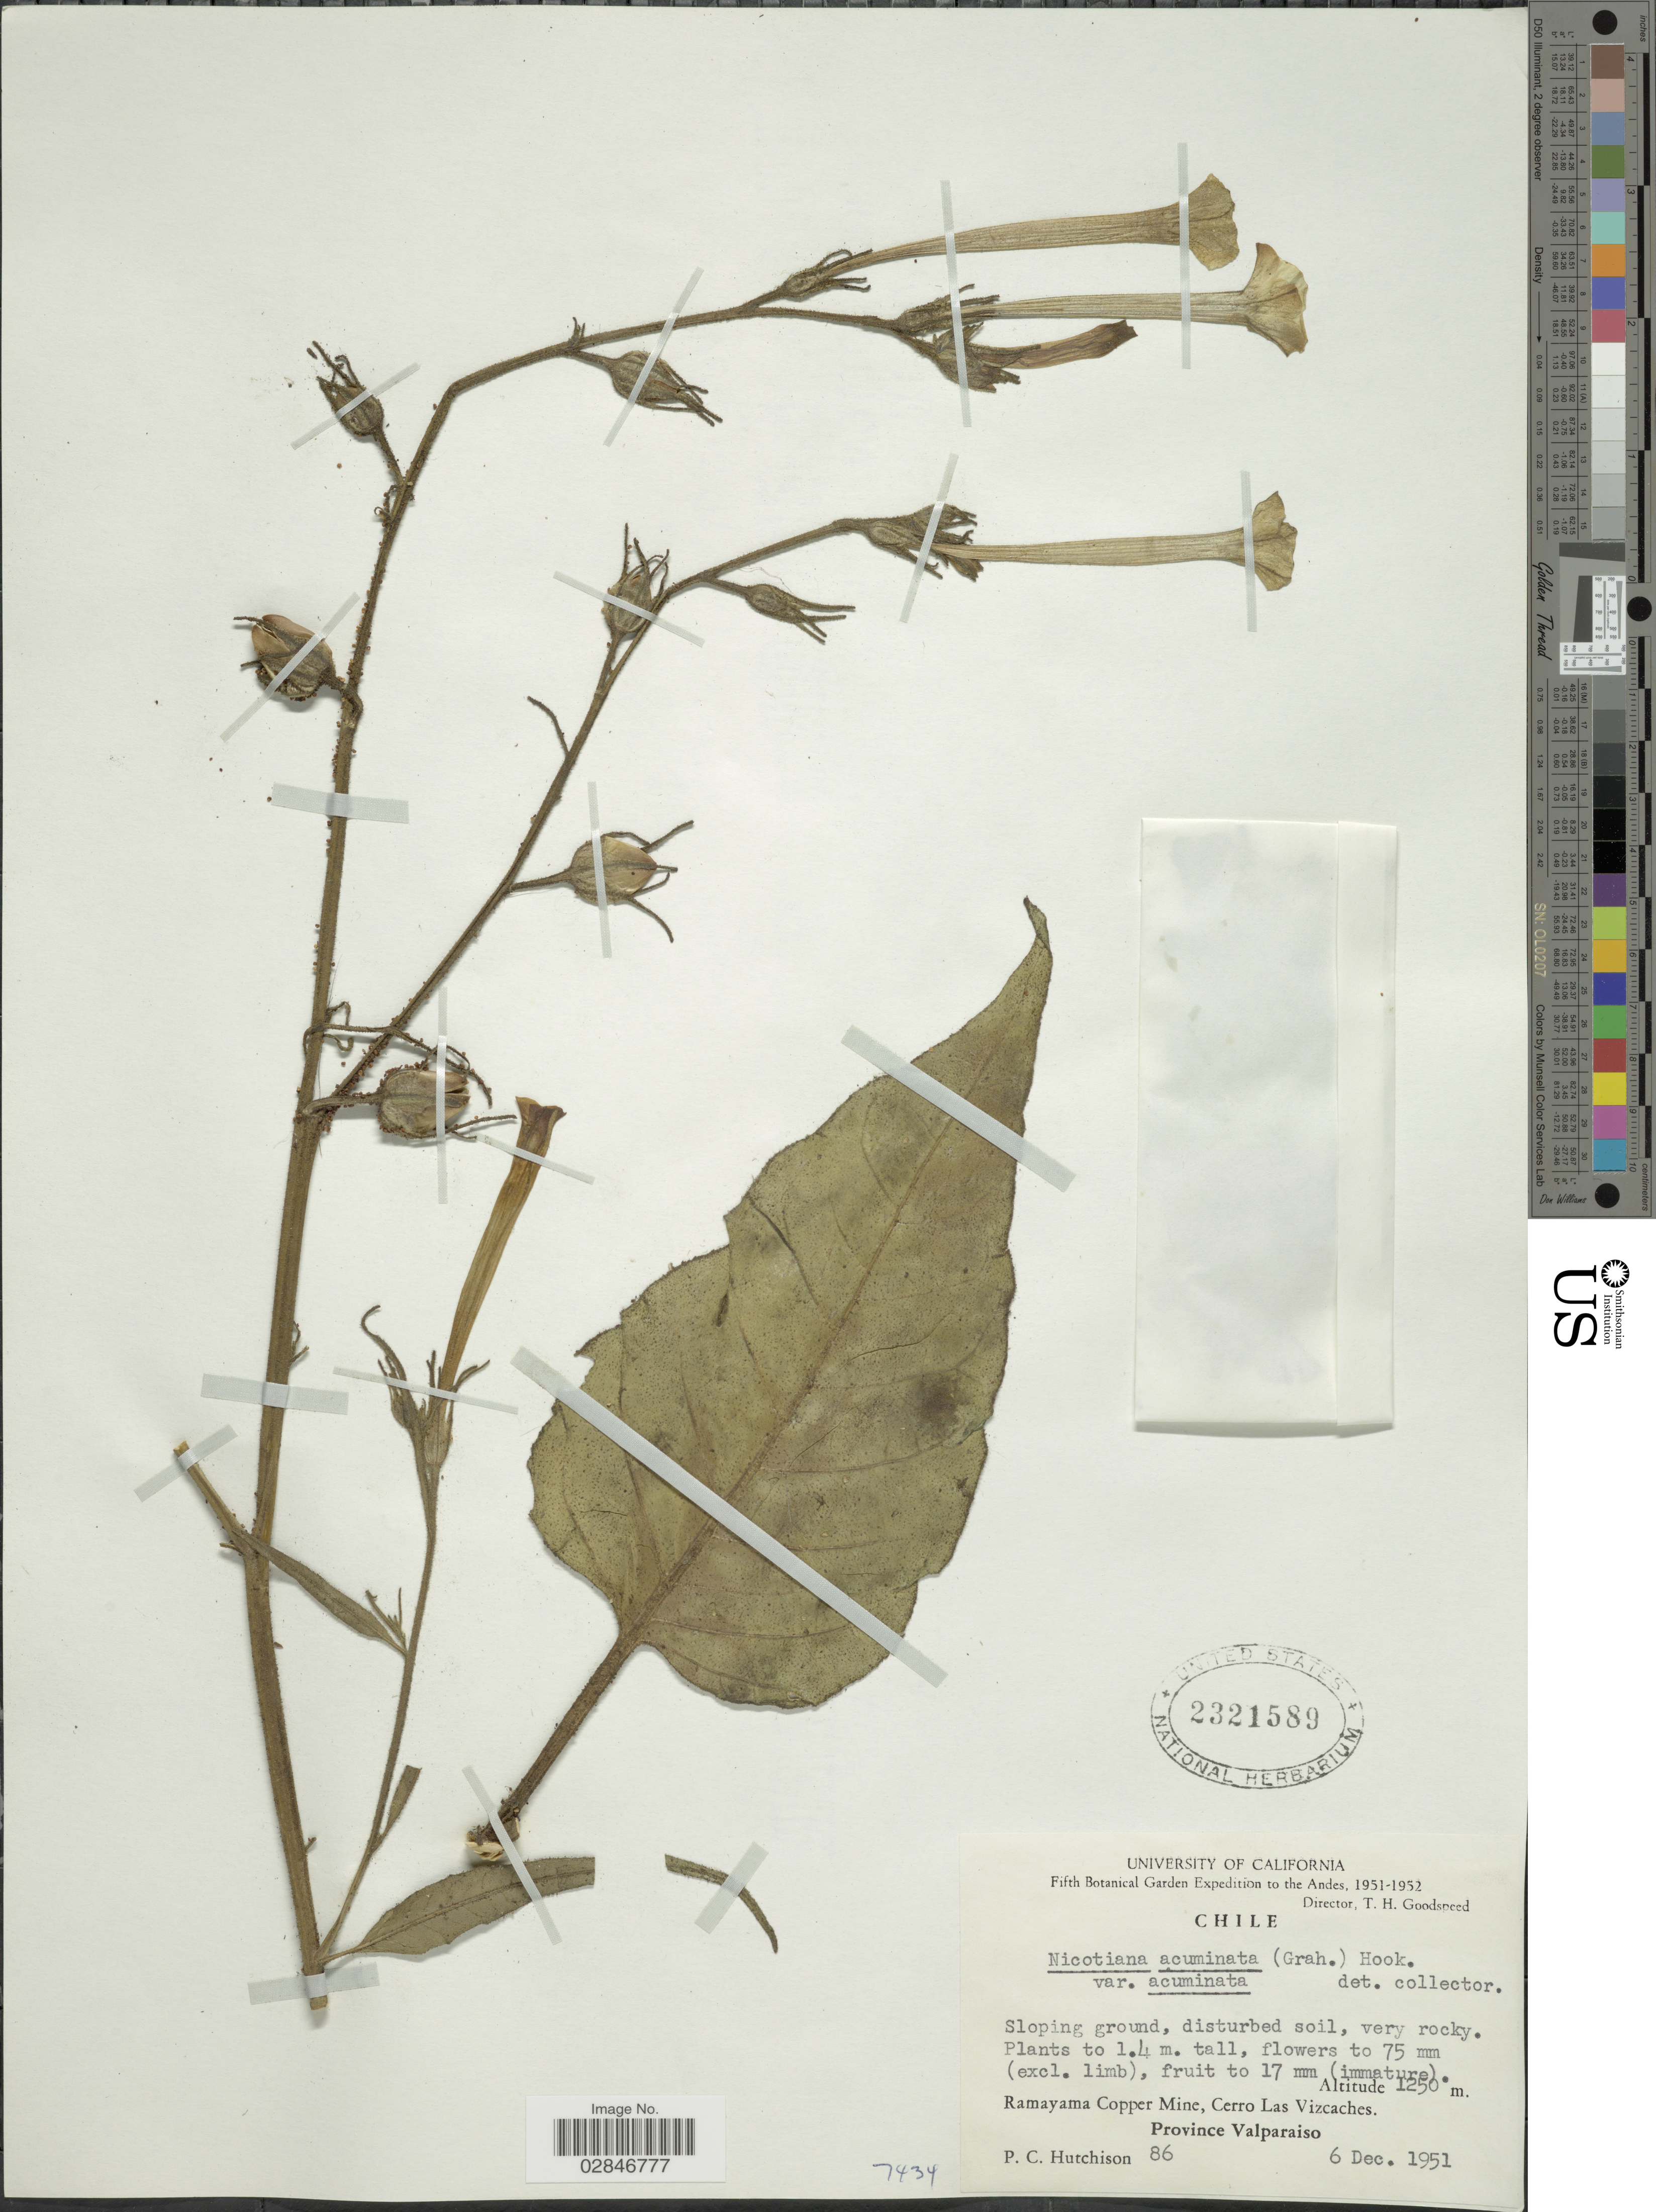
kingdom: Plantae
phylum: Tracheophyta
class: Magnoliopsida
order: Solanales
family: Solanaceae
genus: Nicotiana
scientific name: Nicotiana acuminata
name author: (Graham) Hook.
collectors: P. C. Hutchison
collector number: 86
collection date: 1951-12-06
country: Chile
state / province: Valparaíso (V)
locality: The Andes, Ramayama Copper Mine, Cerro Las Vizcaches, Province Valparaiso.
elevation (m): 1250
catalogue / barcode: US 2321589